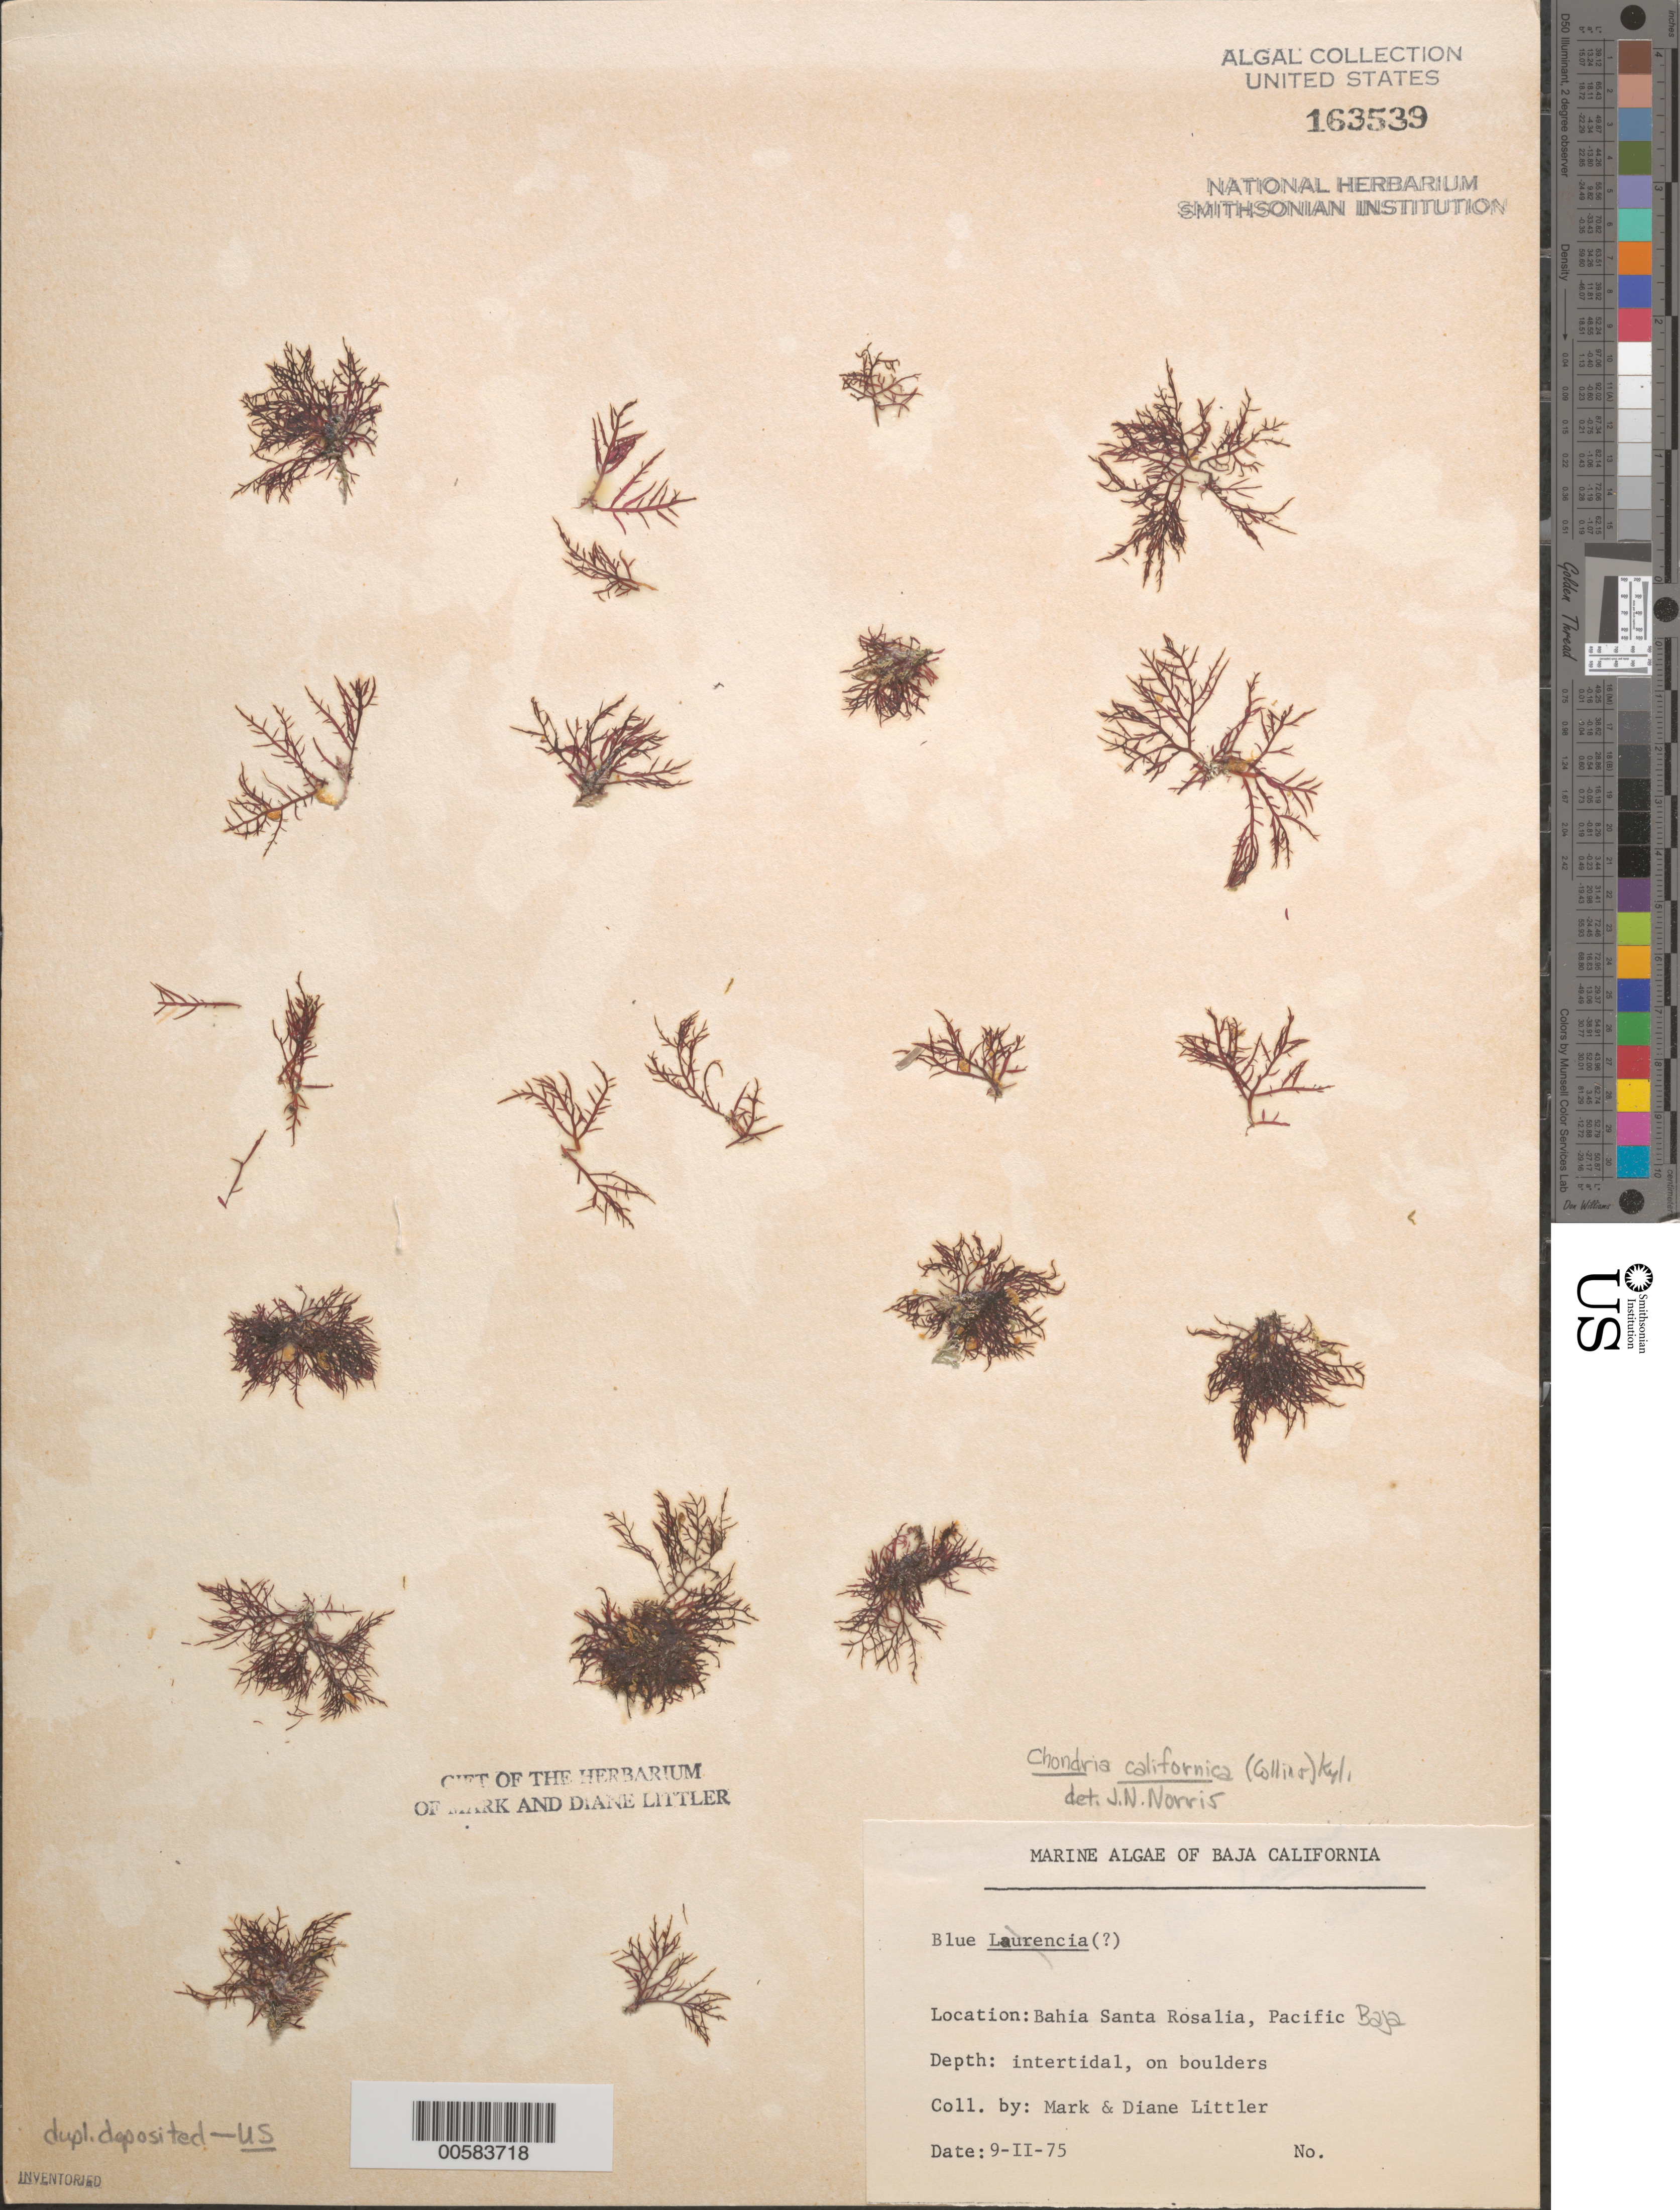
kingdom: Plantae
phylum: Rhodophyta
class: Florideophyceae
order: Ceramiales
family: Rhodomelaceae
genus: Chondria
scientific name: Chondria acrorhizophora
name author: Setch. & N.L. Gardner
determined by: Algae name updating Project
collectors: M. M. Littler & D. S. Littler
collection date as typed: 09 Feb 1975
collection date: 1975-02-09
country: Mexico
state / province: Baja California Sur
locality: Bahia Santa Rosalia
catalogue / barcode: US 163539